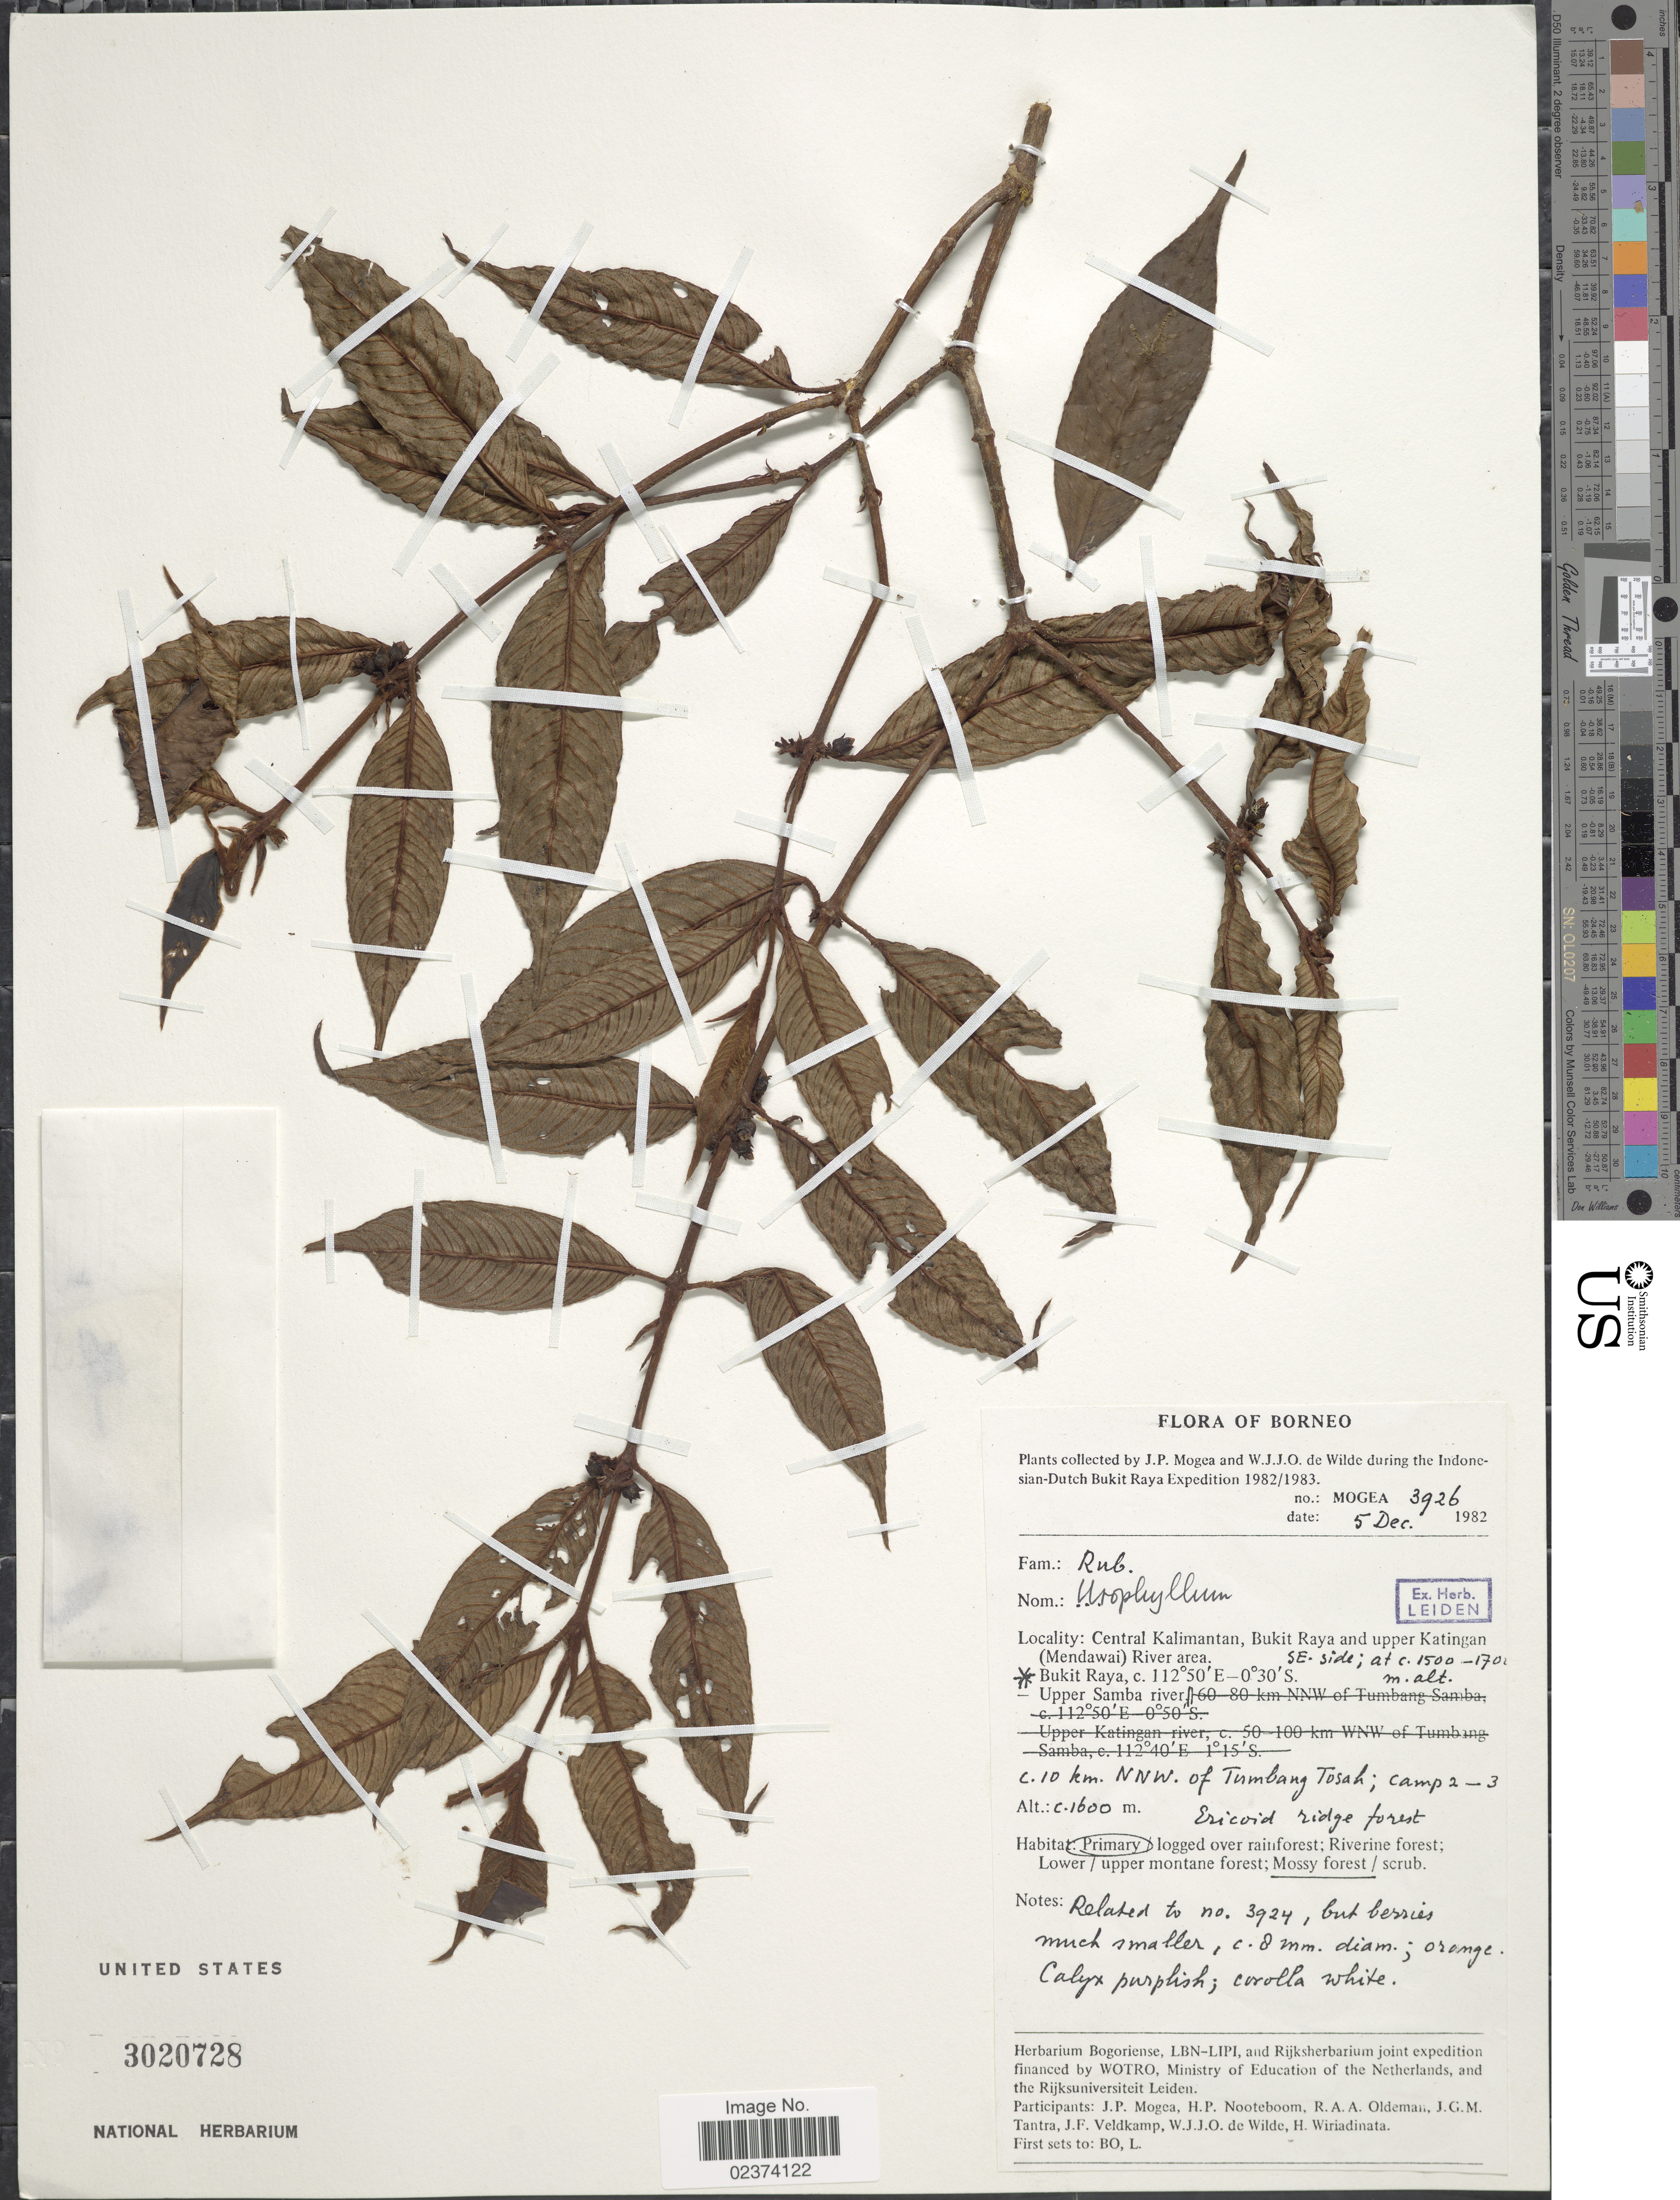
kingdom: Plantae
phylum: Tracheophyta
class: Magnoliopsida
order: Gentianales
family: Rubiaceae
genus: Urophyllum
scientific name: Urophyllum sp.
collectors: J. Mogea, W. J. de Wilde, H. P. Nooteboom, R. Oldeman & et al.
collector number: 3926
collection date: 1982-12-05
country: Indonesia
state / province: Kalimantan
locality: Borneo, Central Kalimantan, Bukit Raya and upper Katingan (Mendawai) River area, Upper Samba River, c. 10 km NNW of Tumbang Tosah; camp 2-3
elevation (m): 1600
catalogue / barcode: US 3020728